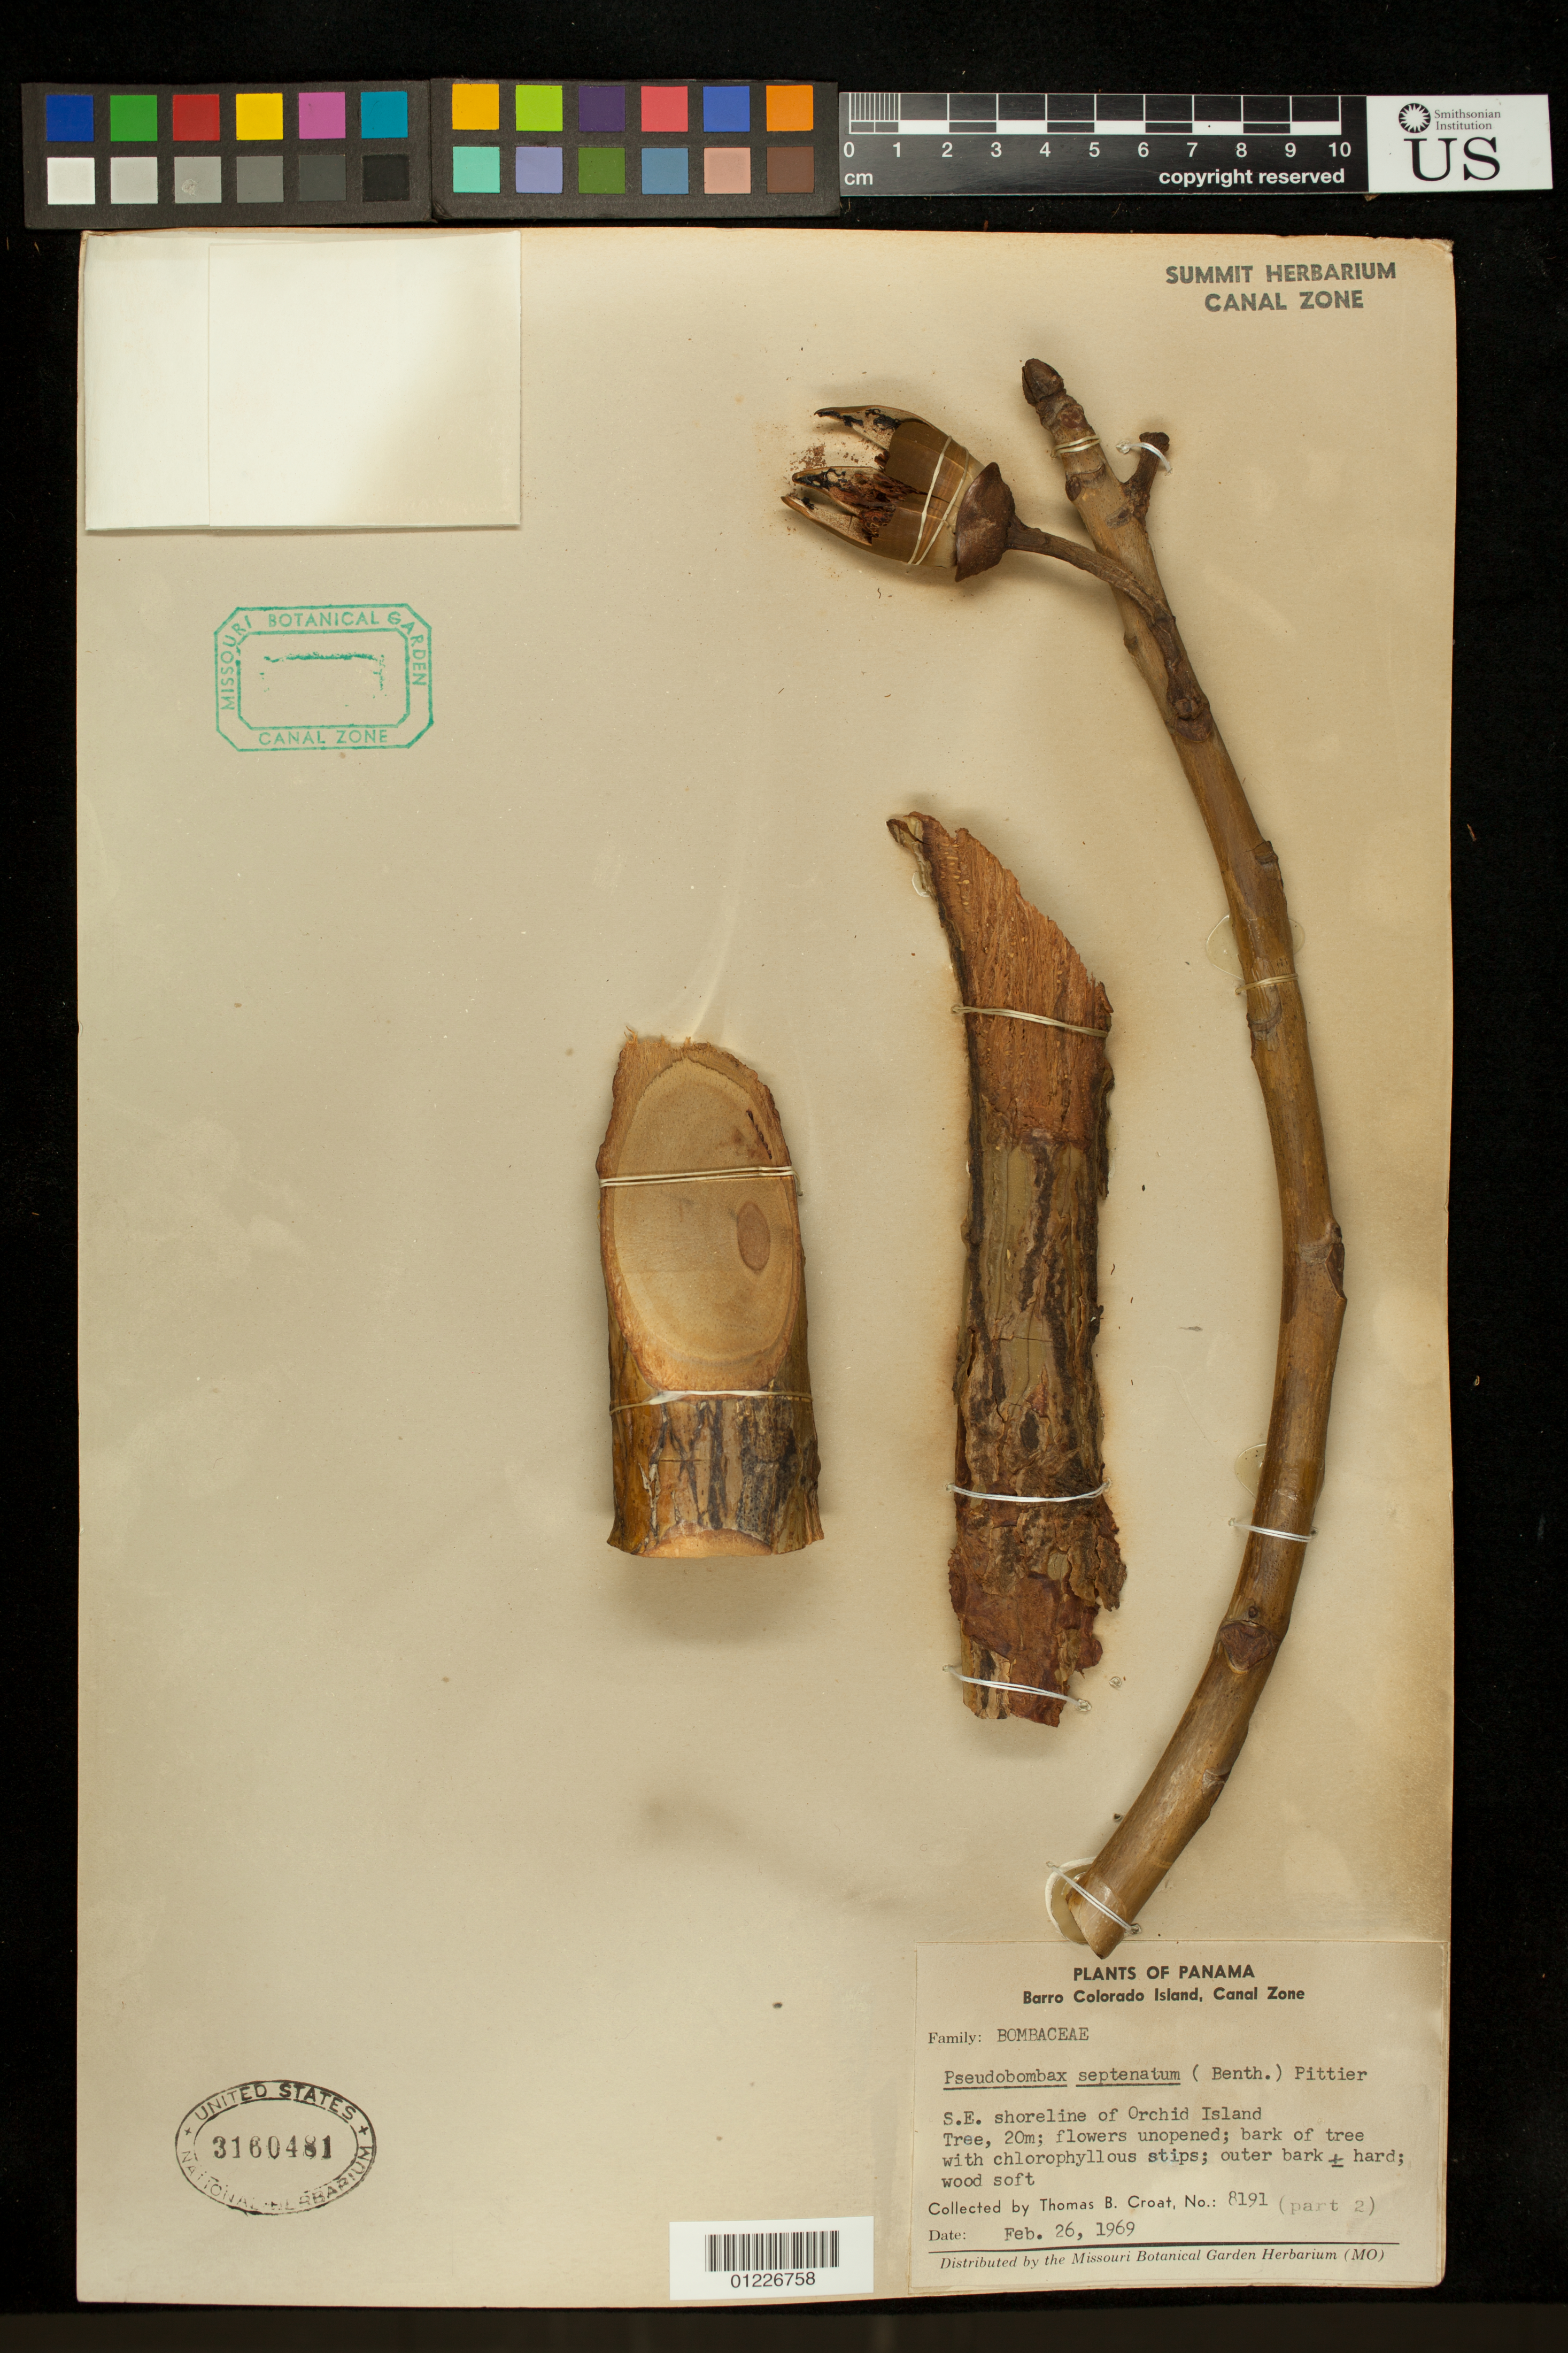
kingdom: Plantae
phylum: Tracheophyta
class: Magnoliopsida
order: Malvales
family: Malvaceae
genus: Pseudobombax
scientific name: Pseudobombax septenatum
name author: (Jacq.) Dugand G.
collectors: T. B. Croat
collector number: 8191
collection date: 1969-02-26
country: Panama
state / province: Panamá Oeste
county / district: Canal Zone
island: Orchid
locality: S.E. shoreline of Orchid Island, off Barro Colorado, Canal Zone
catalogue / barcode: US 3160481